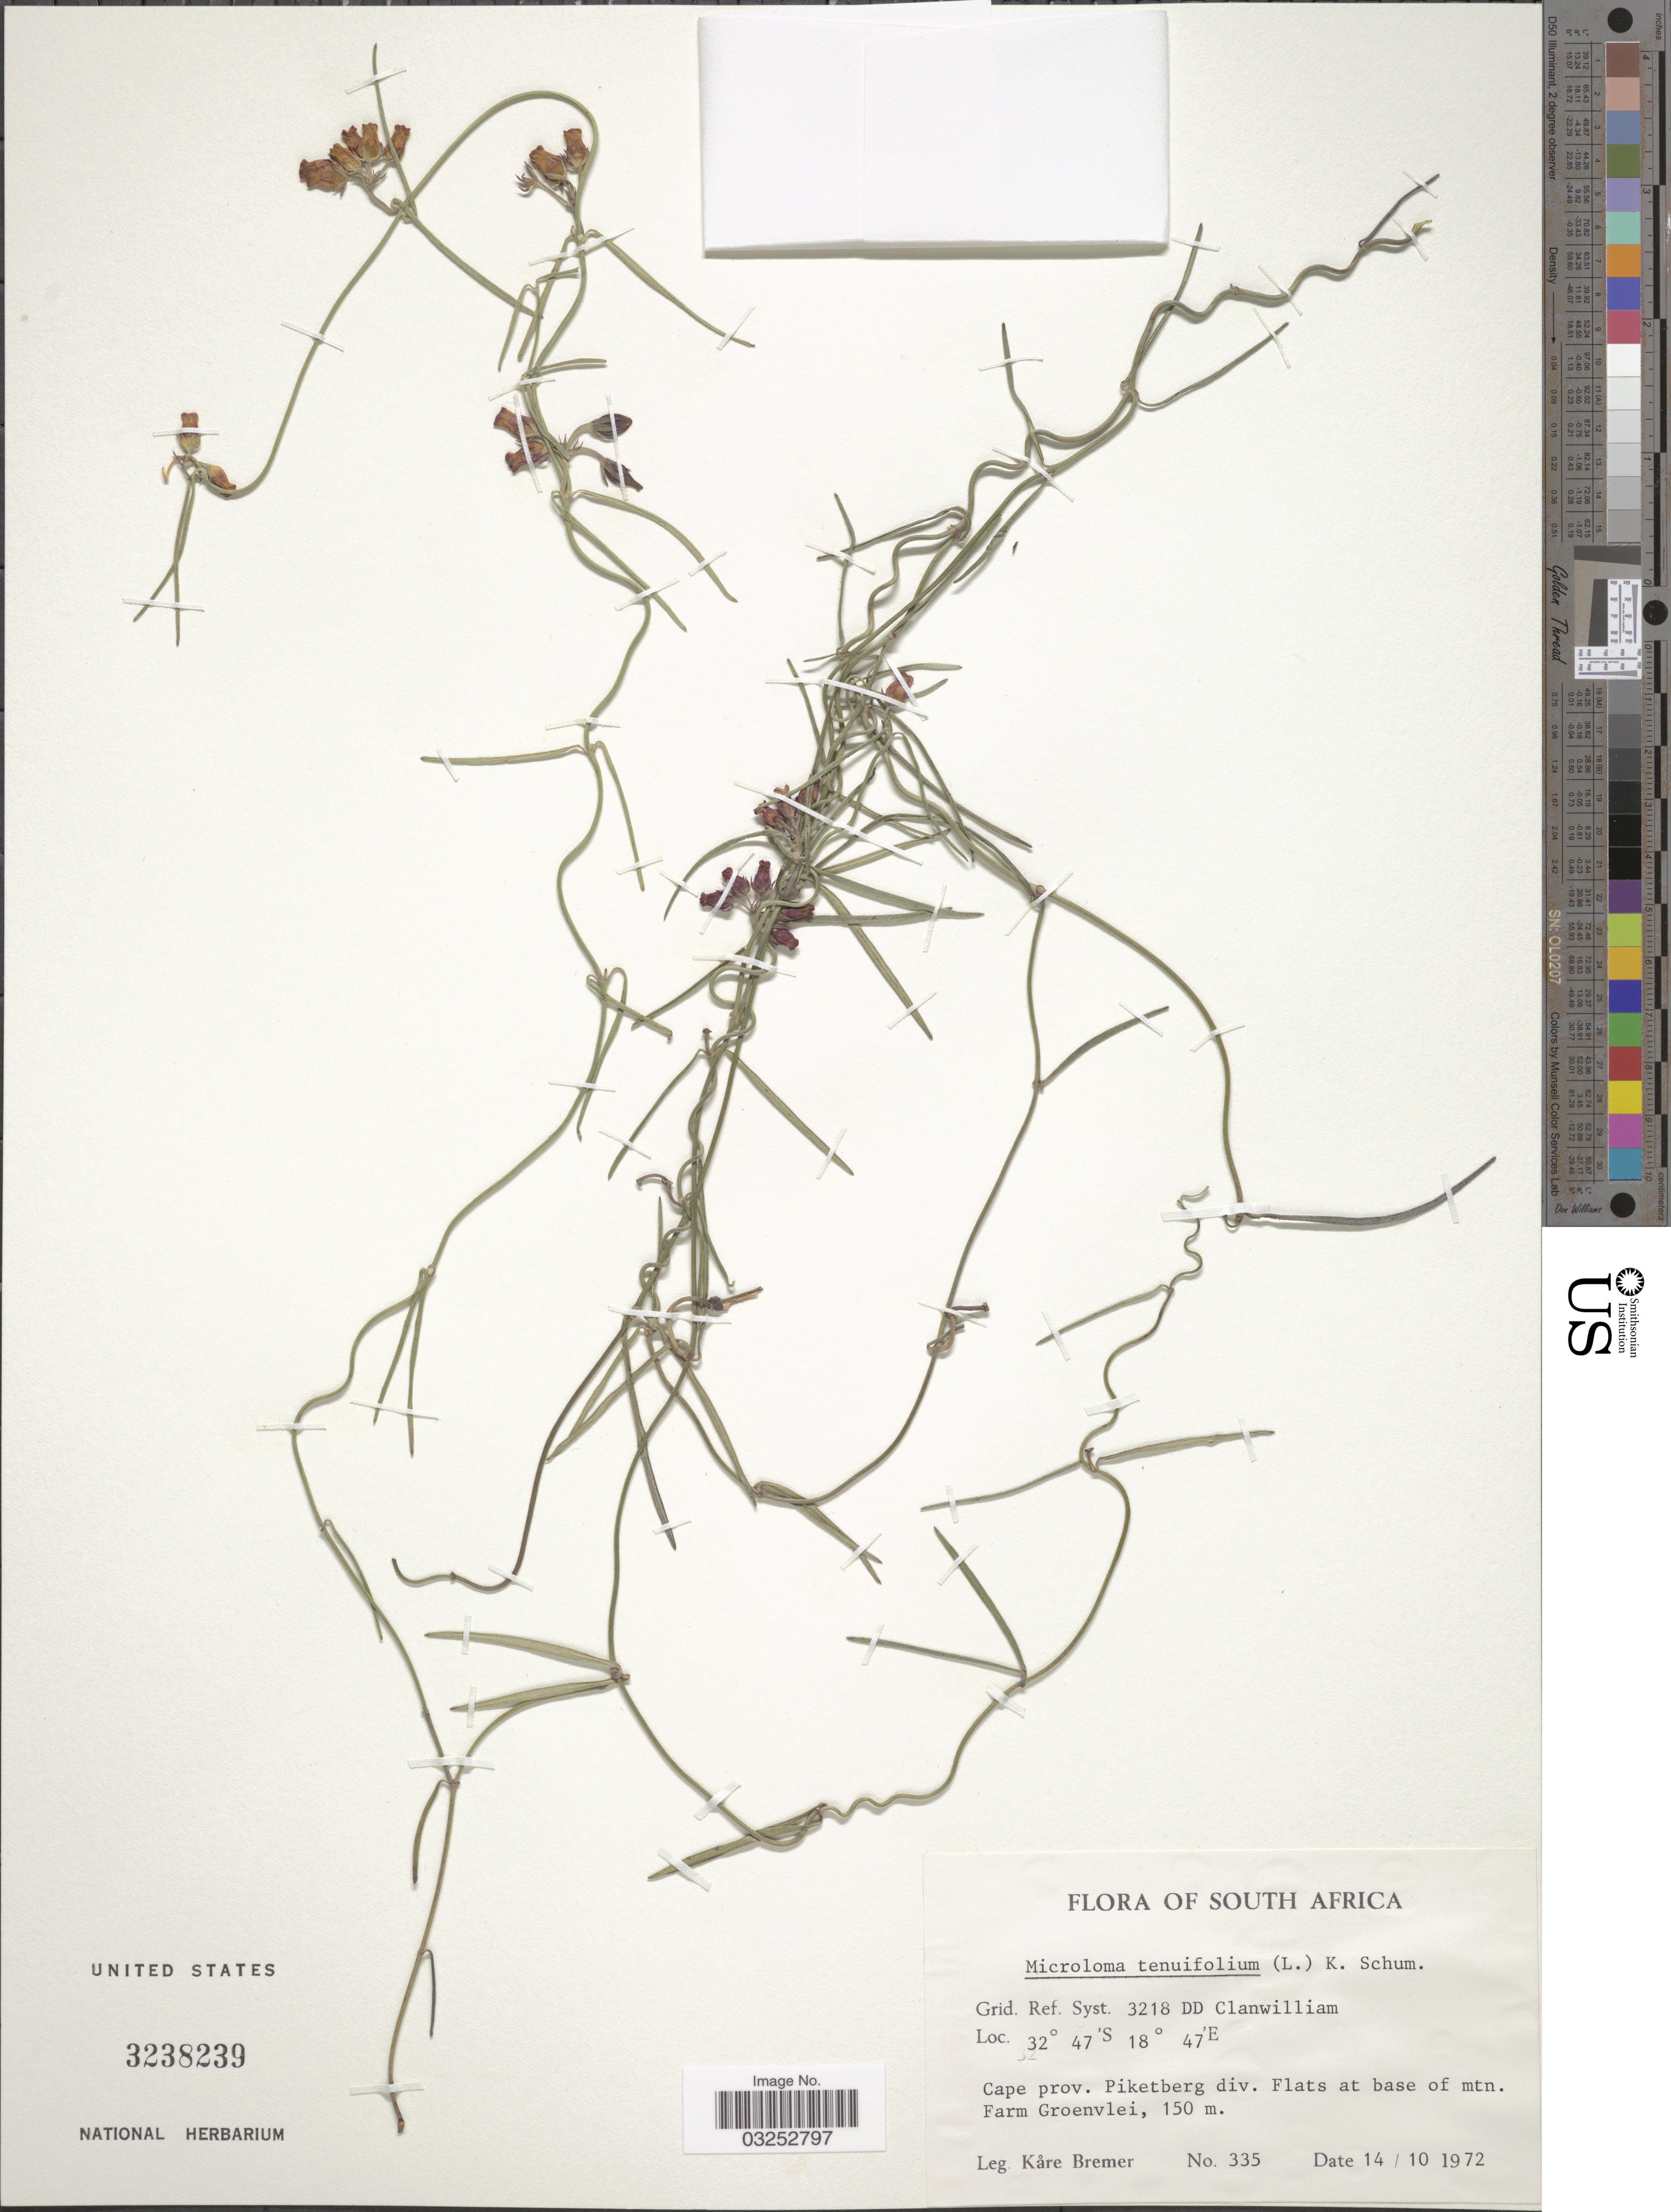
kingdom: Plantae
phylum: Tracheophyta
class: Magnoliopsida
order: Gentianales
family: Apocynaceae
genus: Microloma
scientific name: Microloma tenuifolium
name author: (L.) K. Schum.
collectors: K. Bremer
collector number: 335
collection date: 1972-10-14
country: South Africa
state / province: Western Cape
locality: Cape prov. Piketberg div. Flats at base of mtn. Farm Groenvlei.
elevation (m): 150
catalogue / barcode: US 3238239